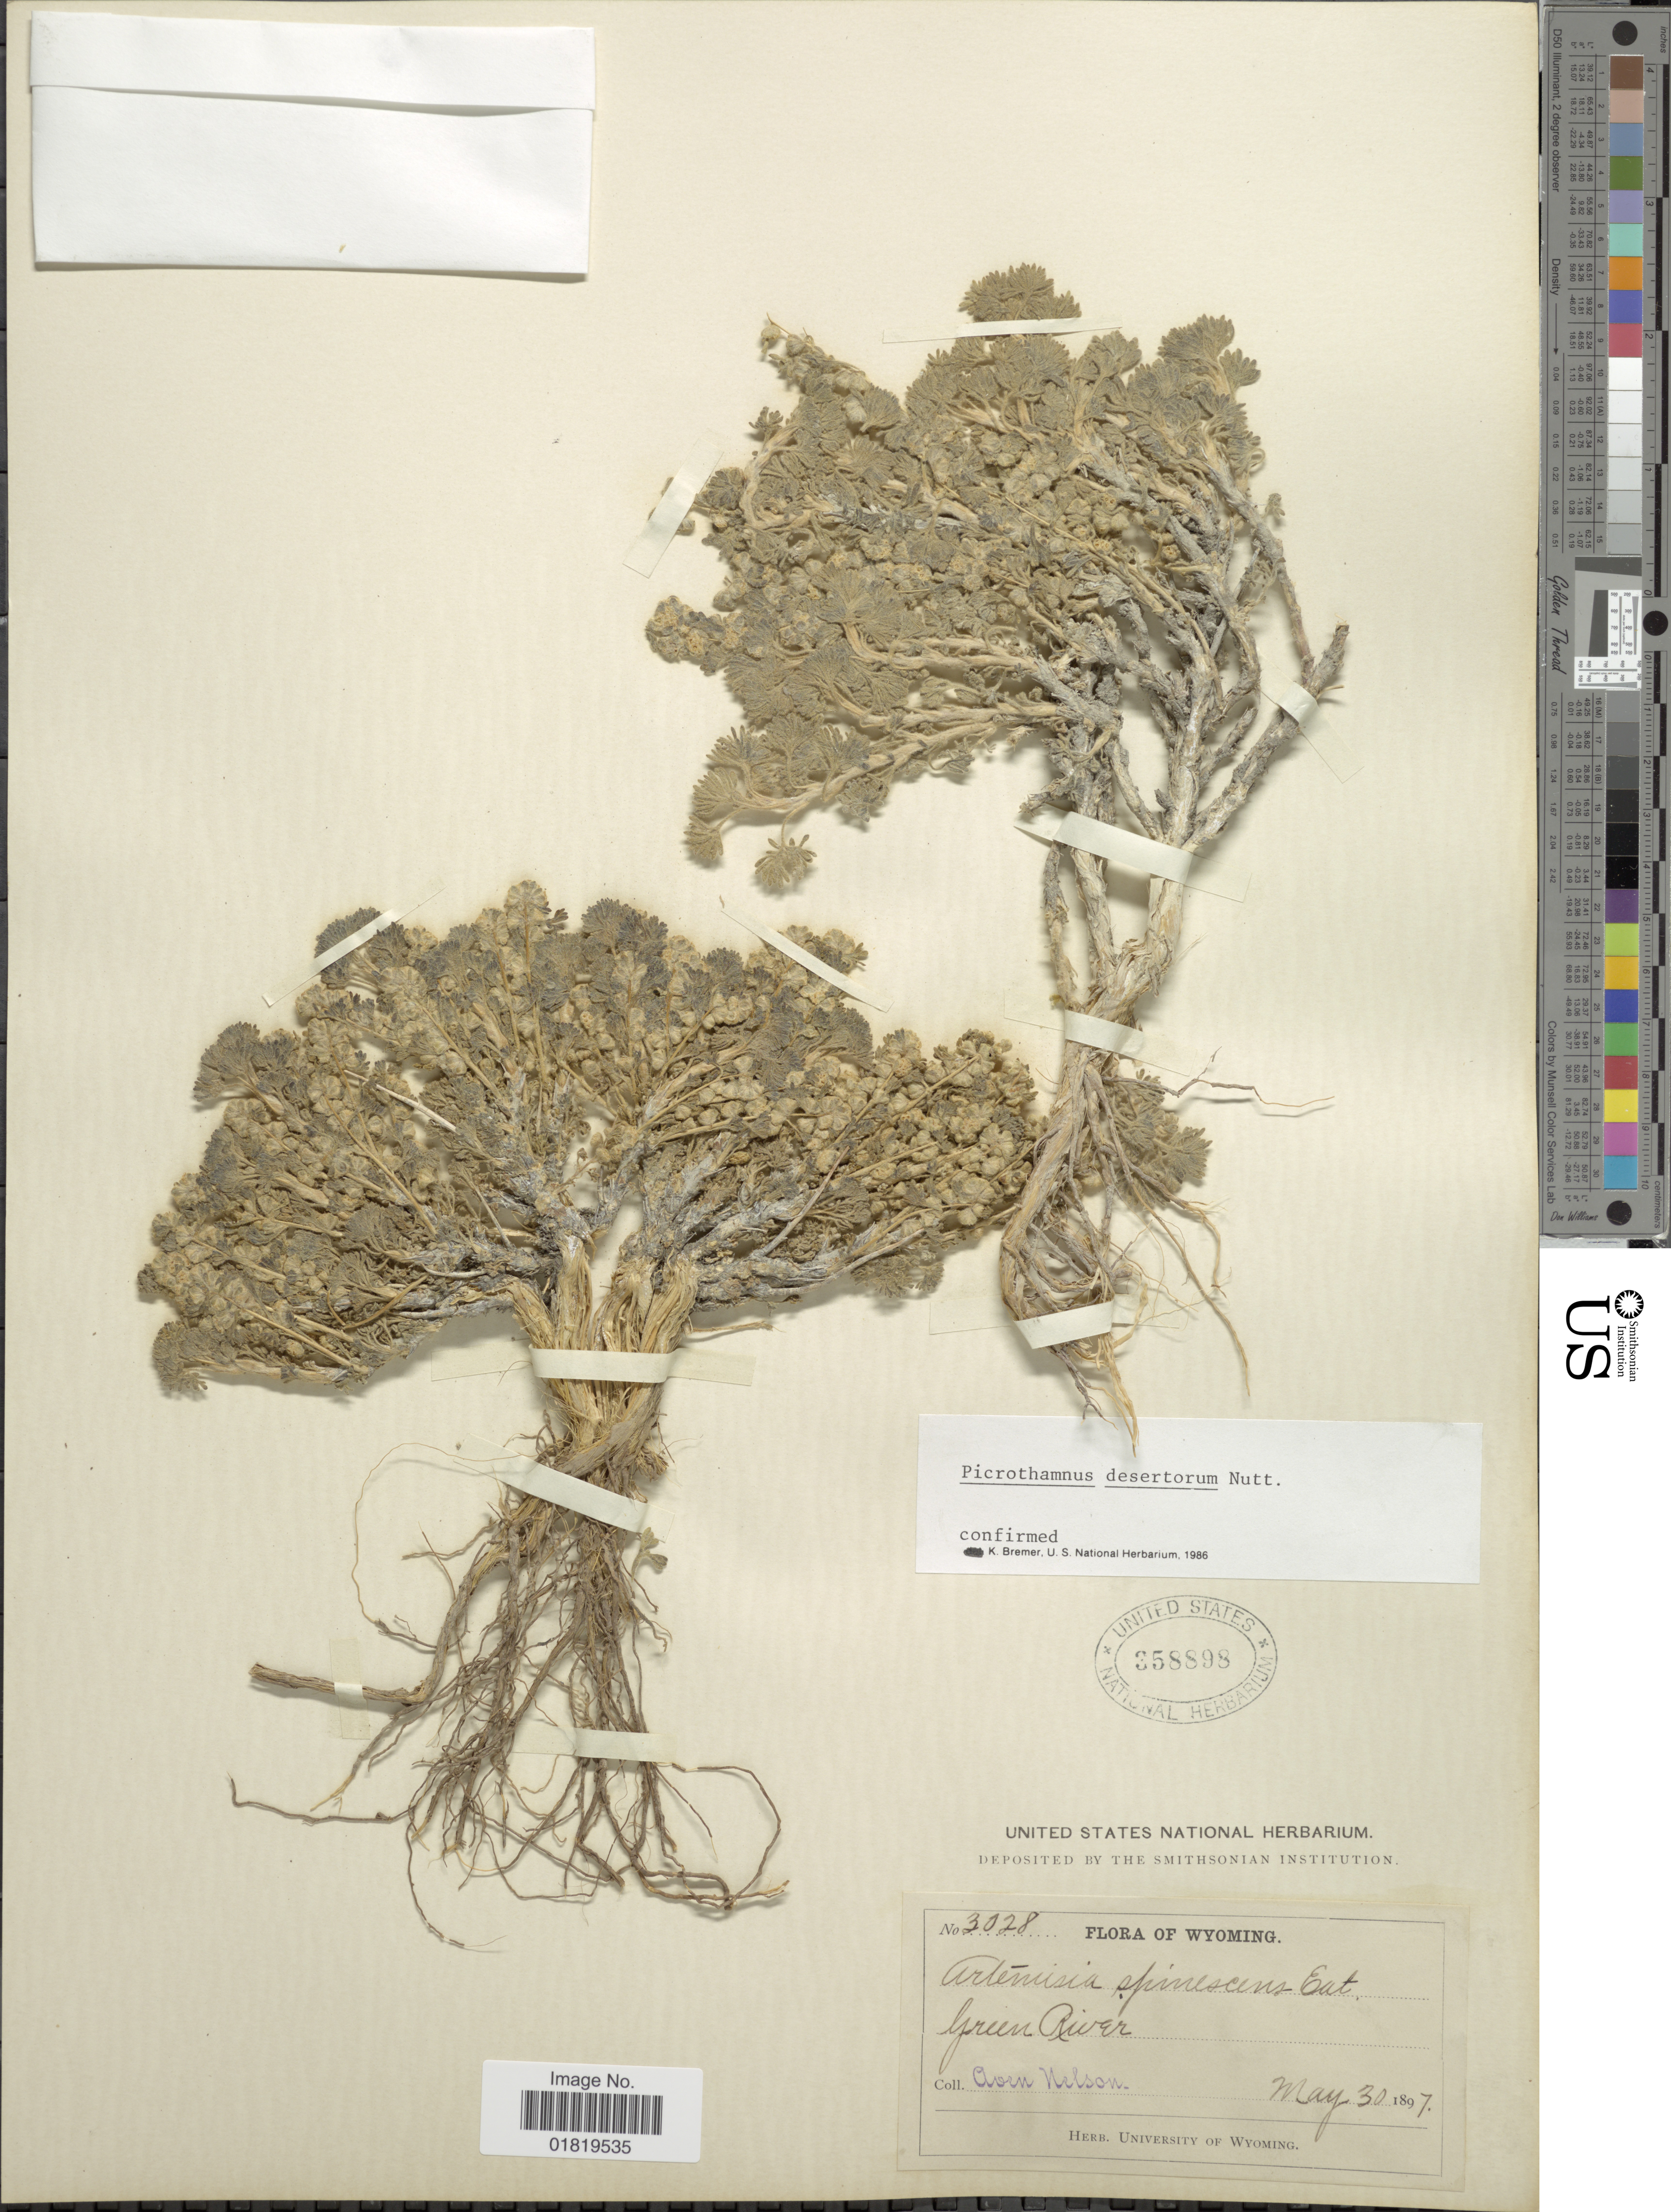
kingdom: Plantae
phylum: Tracheophyta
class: Magnoliopsida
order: Asterales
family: Asteraceae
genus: Picrothamnus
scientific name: Picrothamnus desertorum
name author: Nutt.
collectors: A. Nelson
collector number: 3028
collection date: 1897-05-30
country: United States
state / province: Wyoming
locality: Green River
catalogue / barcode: US 358898